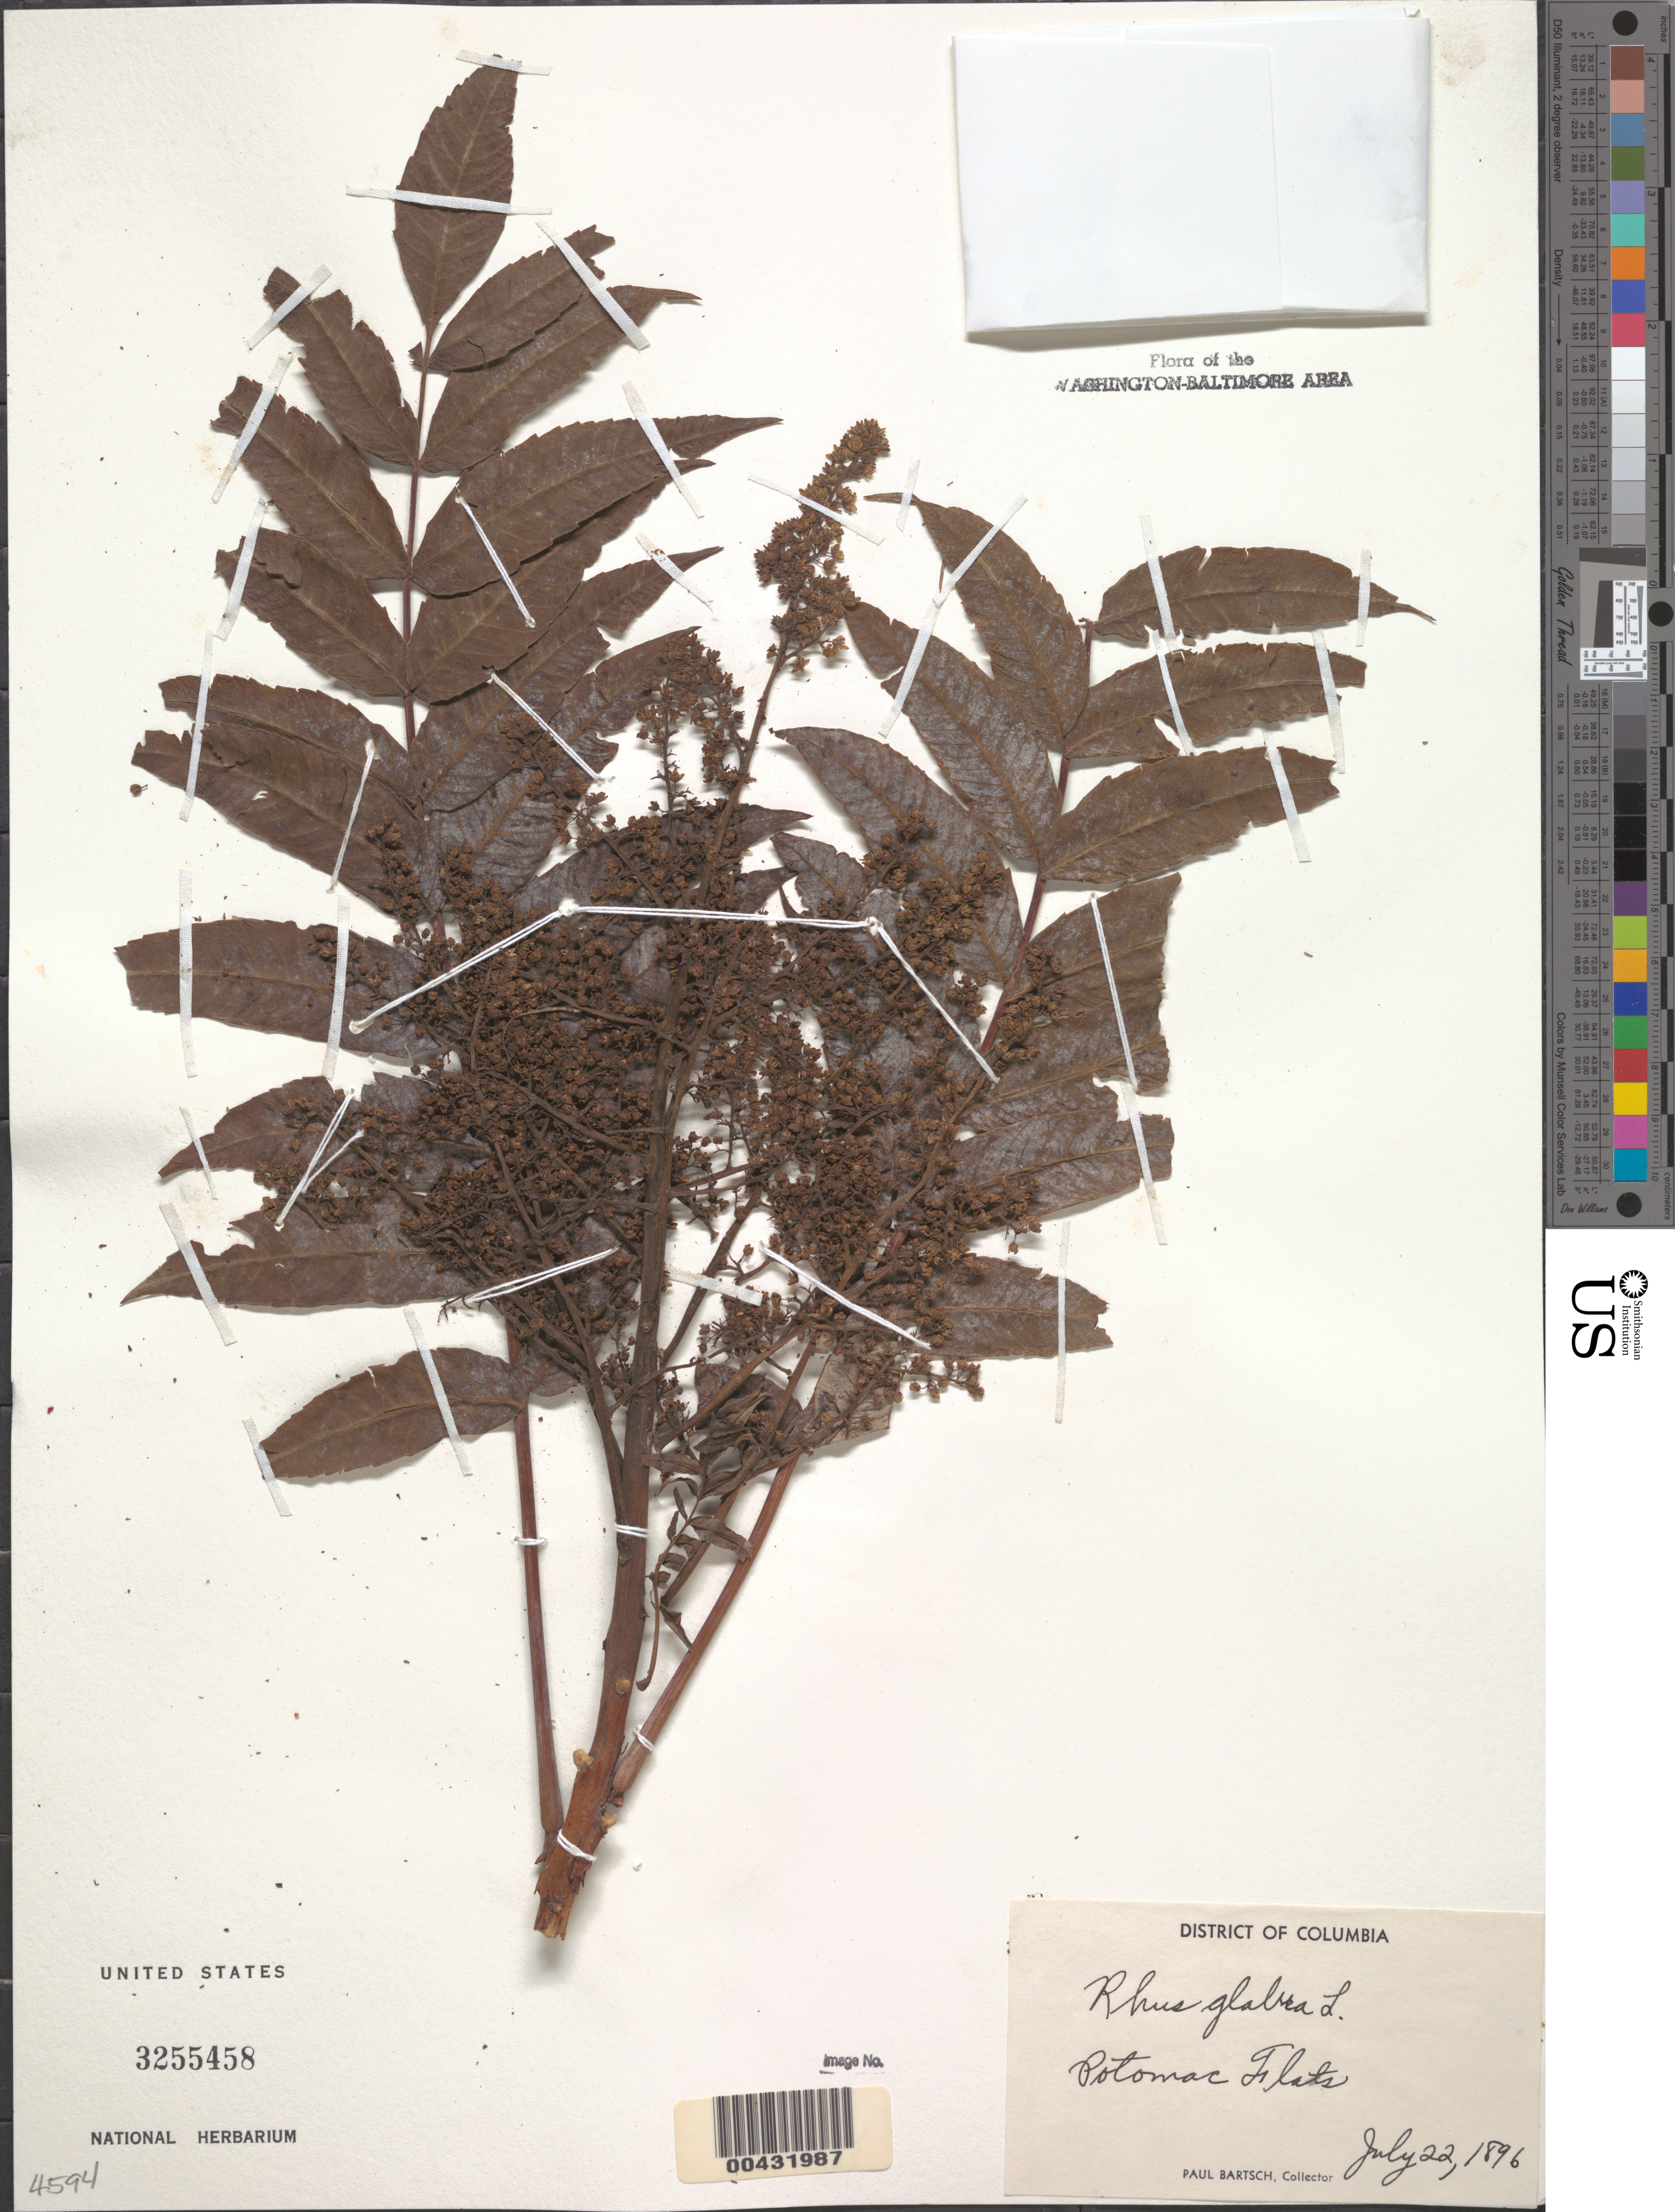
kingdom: Plantae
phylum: Tracheophyta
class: Magnoliopsida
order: Sapindales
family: Anacardiaceae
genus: Rhus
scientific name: Rhus glabra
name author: L.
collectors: P. Bartsch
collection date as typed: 22 Jul 1896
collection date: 1896-07-22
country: United States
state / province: District of Columbia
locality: Potomac flats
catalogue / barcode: US 3255458